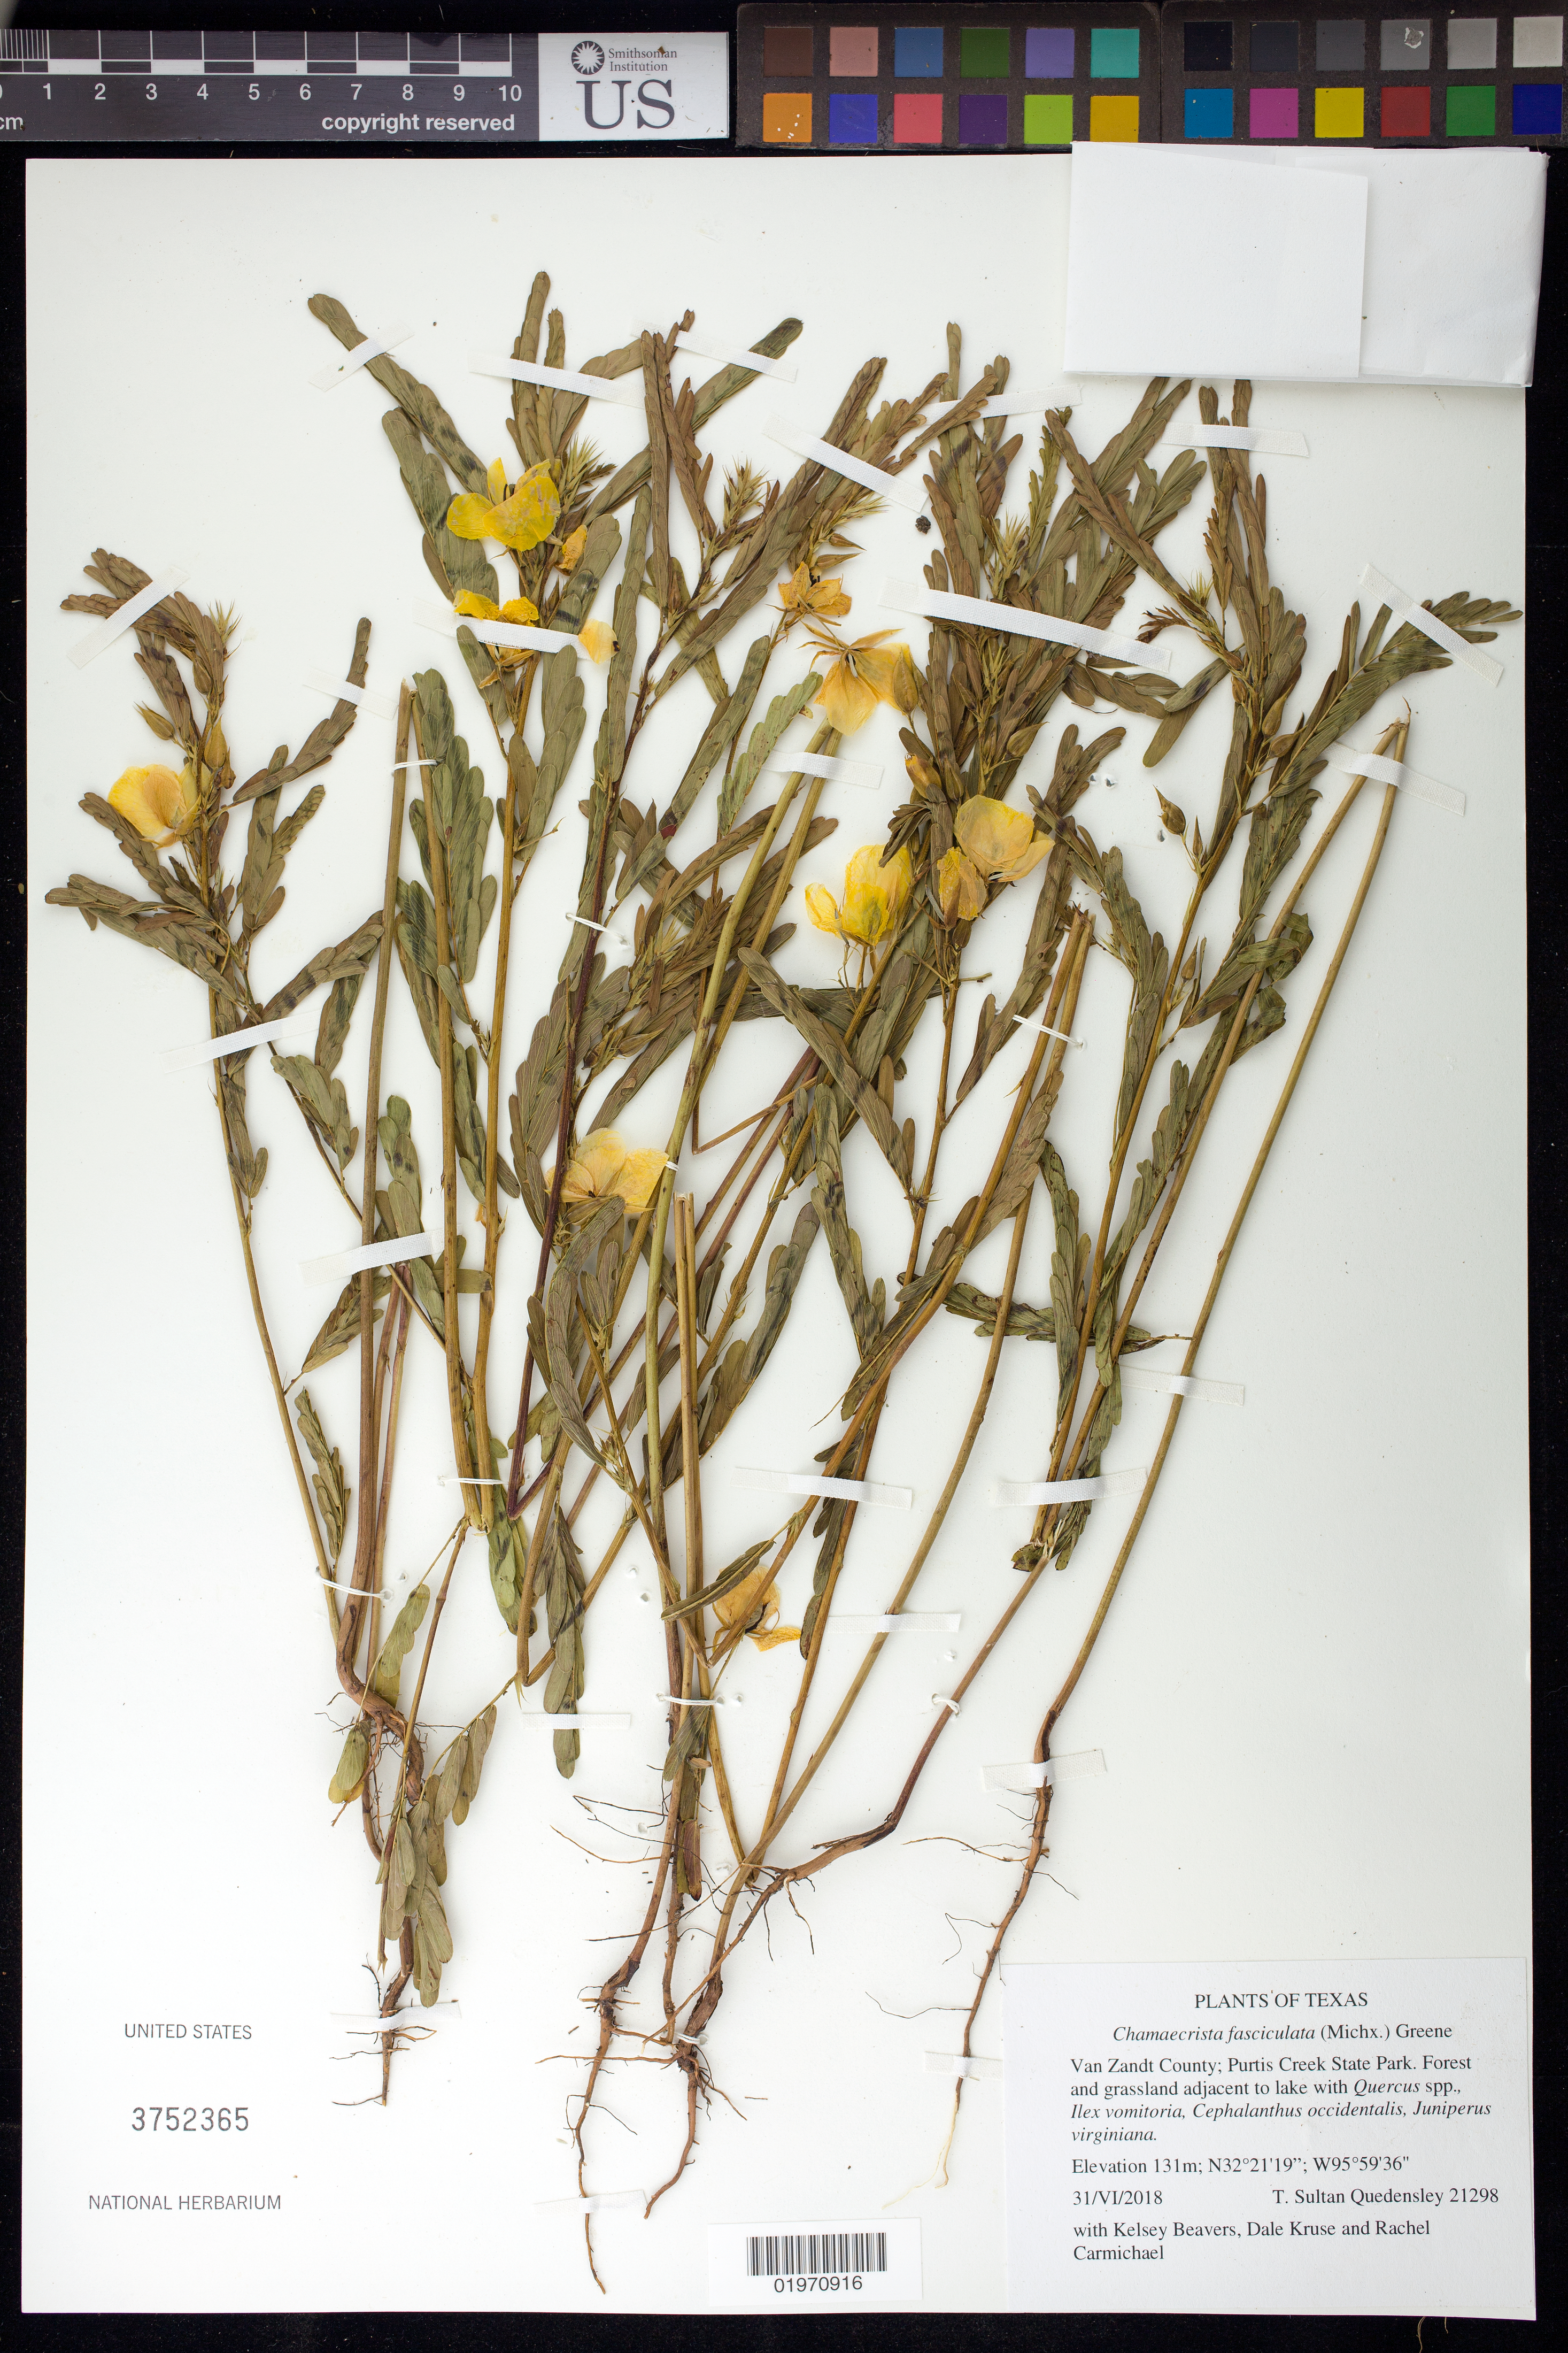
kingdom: Plantae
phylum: Tracheophyta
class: Magnoliopsida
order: Fabales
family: Fabaceae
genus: Chamaecrista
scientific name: Chamaecrista fasciculata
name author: (Michx.) Greene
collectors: T. S. Quedensley, K. Beavers, D. Kruse & R. Carmichael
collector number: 21298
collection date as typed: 30 Jun 2018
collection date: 2018-06-30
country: United States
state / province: Texas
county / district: Van Zaudt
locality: Purtis Creek State Park.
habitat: Forest and grassland adjacent to lake with Quercus spp., Ilex vomitoria, Cephalanthus occidentalis, Juniperus virginiana.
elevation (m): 131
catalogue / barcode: US 3752365